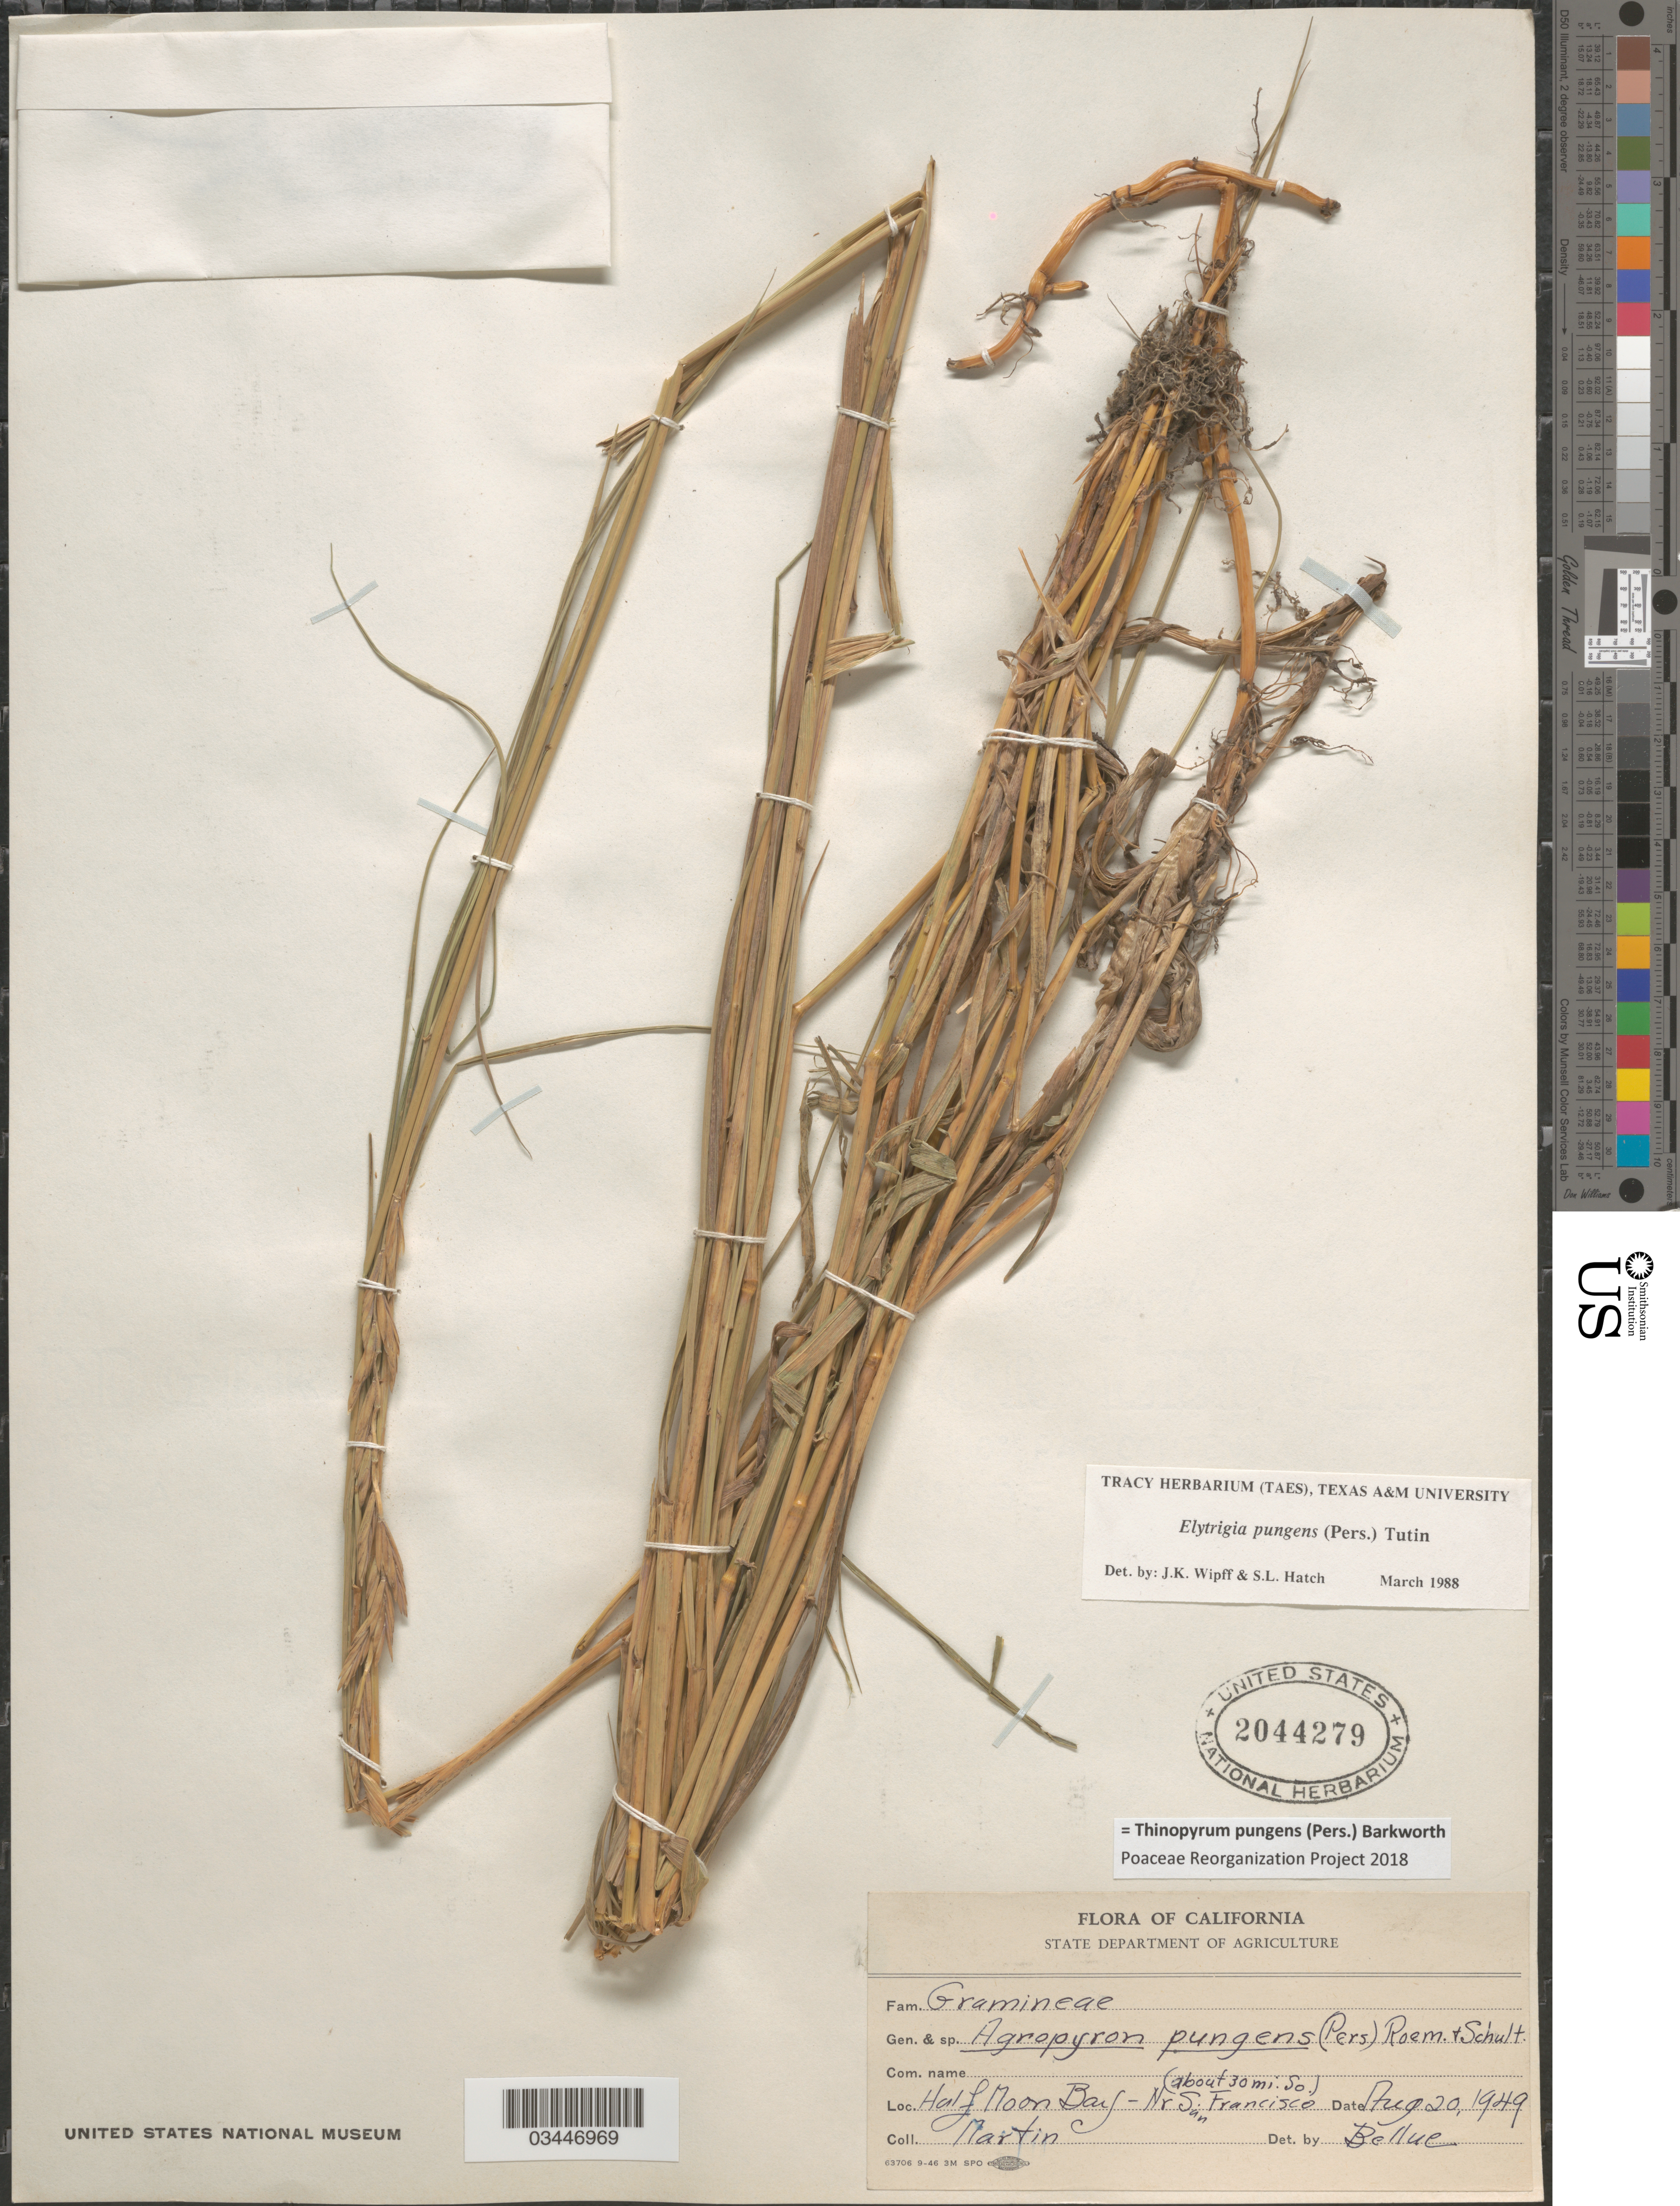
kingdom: Plantae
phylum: Tracheophyta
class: Liliopsida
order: Poales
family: Poaceae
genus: Thinopyrum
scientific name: Thinopyrum pungens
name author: (Pers.) Barkworth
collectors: Martin, --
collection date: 1949-08-20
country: United States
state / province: California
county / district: San Francisco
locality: Half Moon Bay - Nr San Francisco (about 30 min. So.).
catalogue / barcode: US 2044279